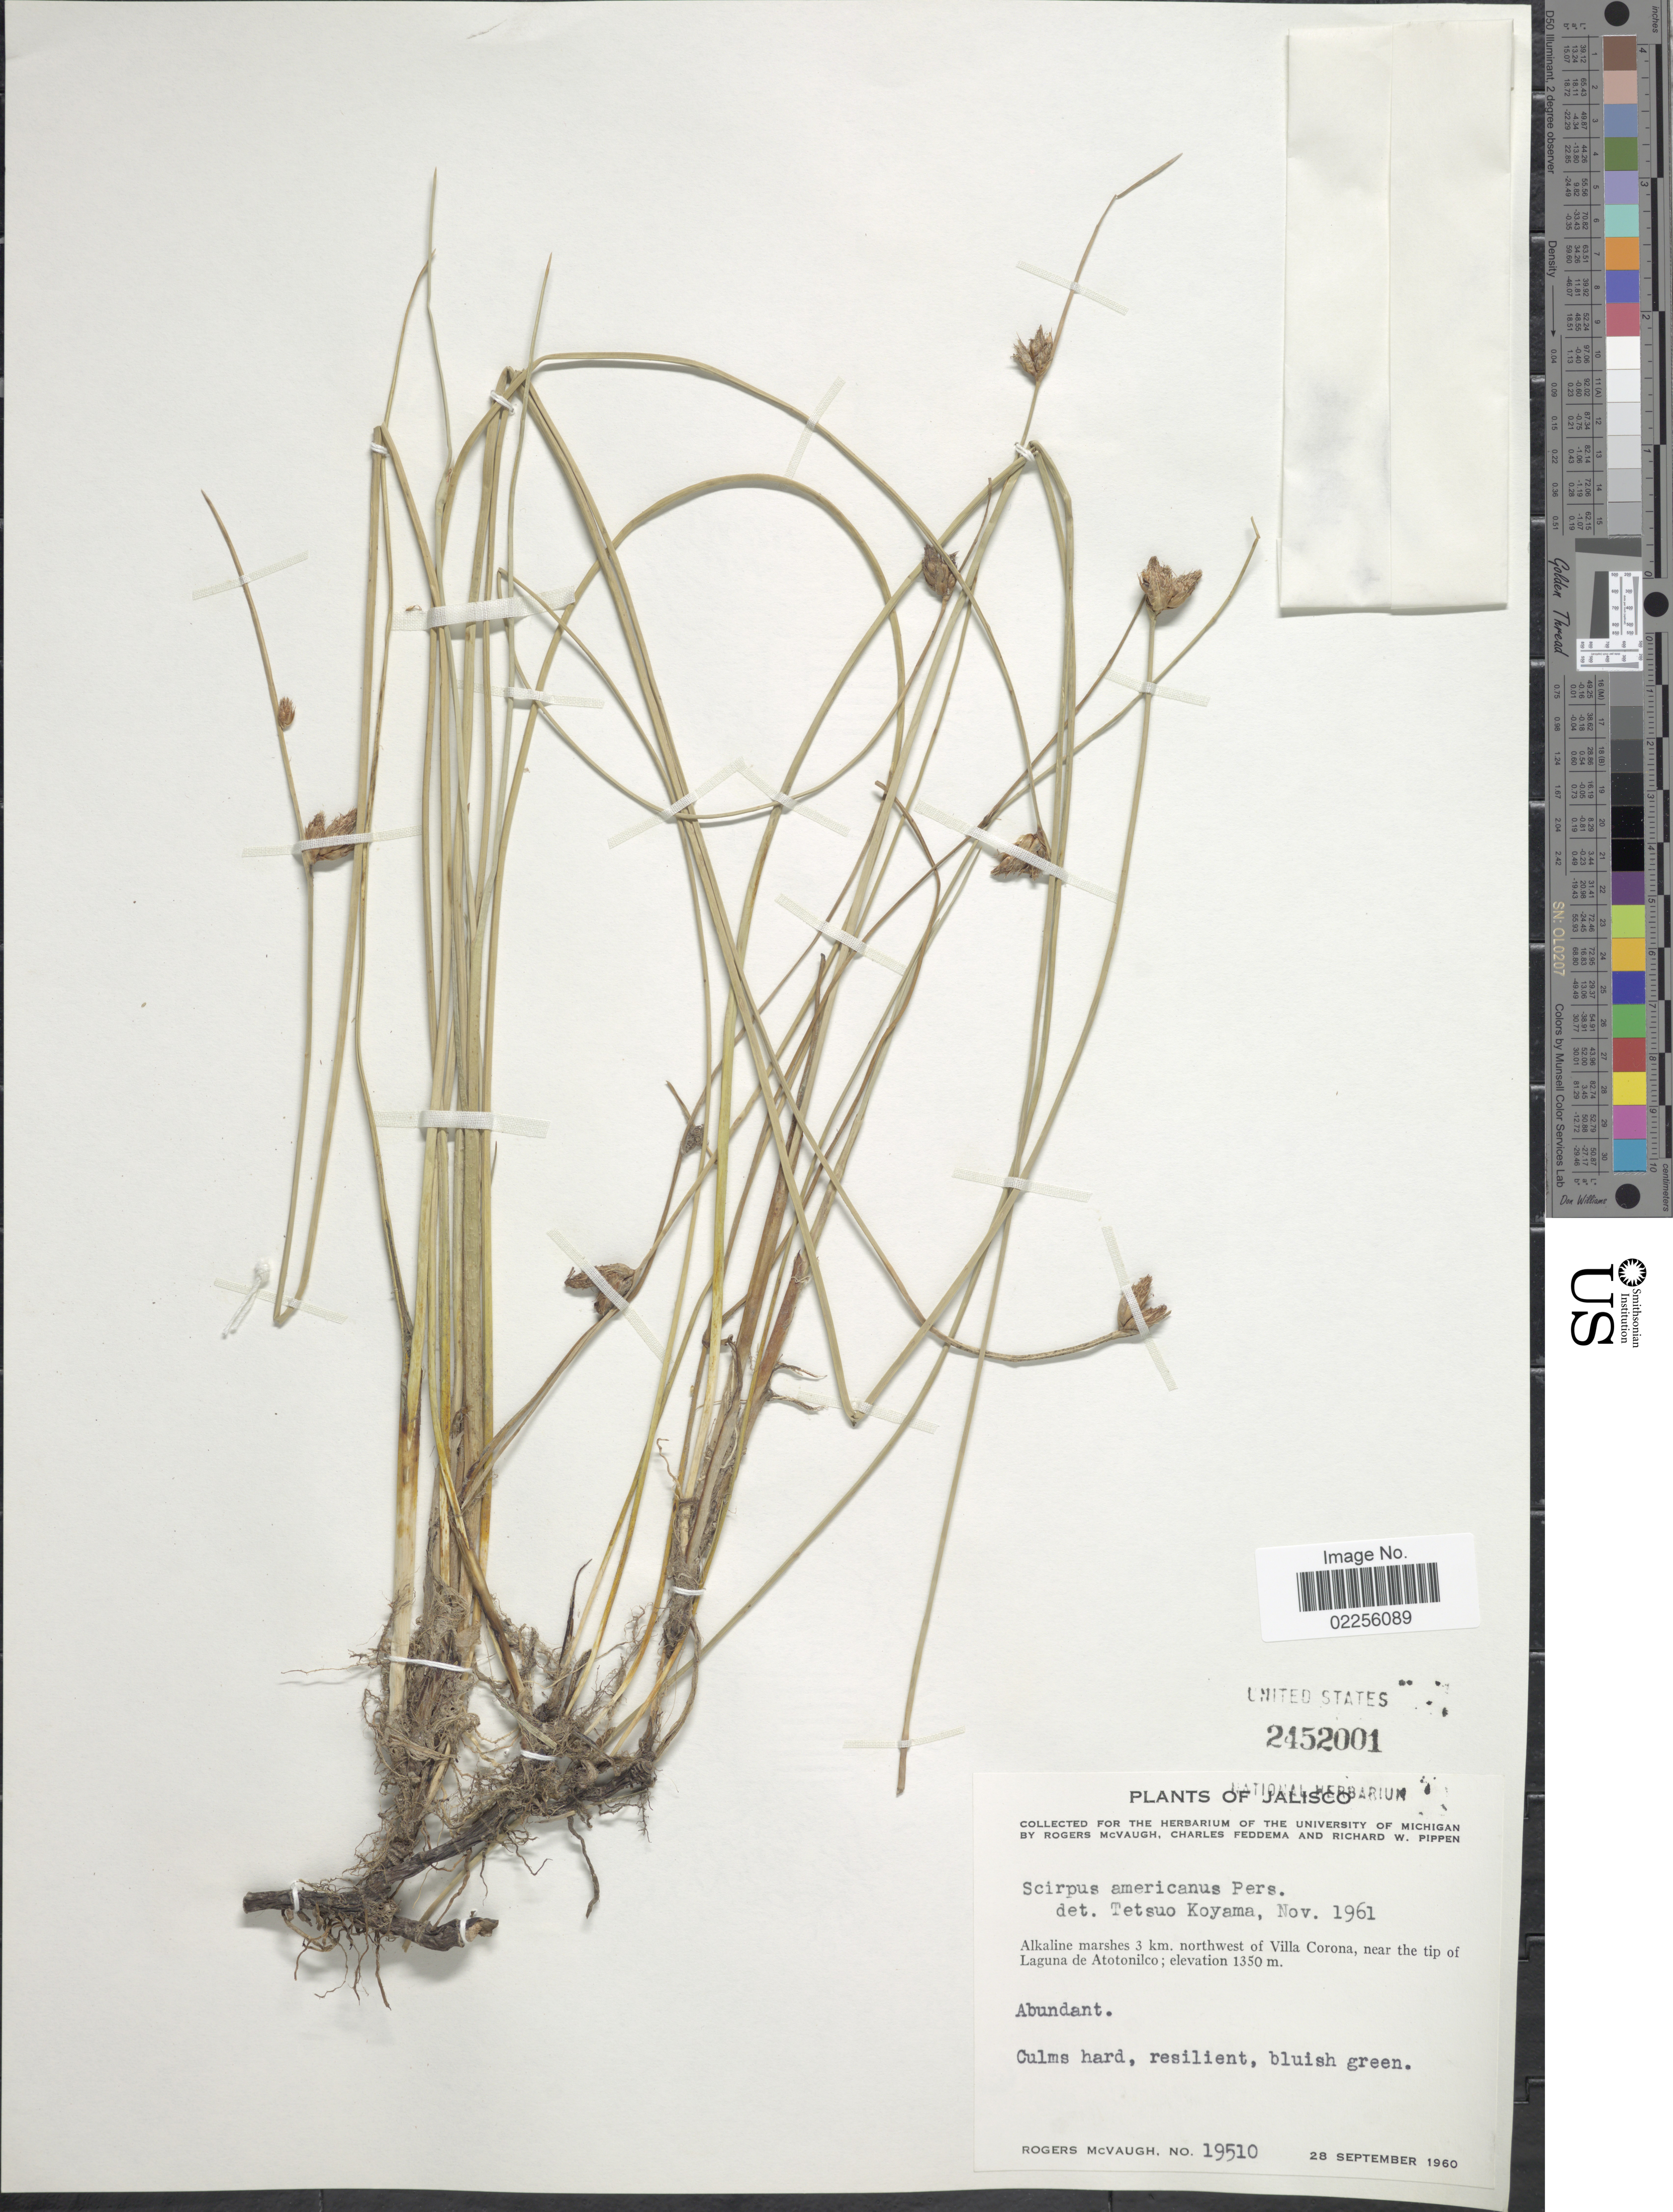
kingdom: Plantae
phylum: Tracheophyta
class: Liliopsida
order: Poales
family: Cyperaceae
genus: Schoenoplectus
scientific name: Schoenoplectus pungens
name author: (Vahl) Palla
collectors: R. McVaugh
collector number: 19510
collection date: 1960-09-28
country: Mexico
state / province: Jalisco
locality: Alkaline marshes 3 km northwest of Villa Corona, near the tip of Laguna de Atotonilco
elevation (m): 1350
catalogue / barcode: US 2452001